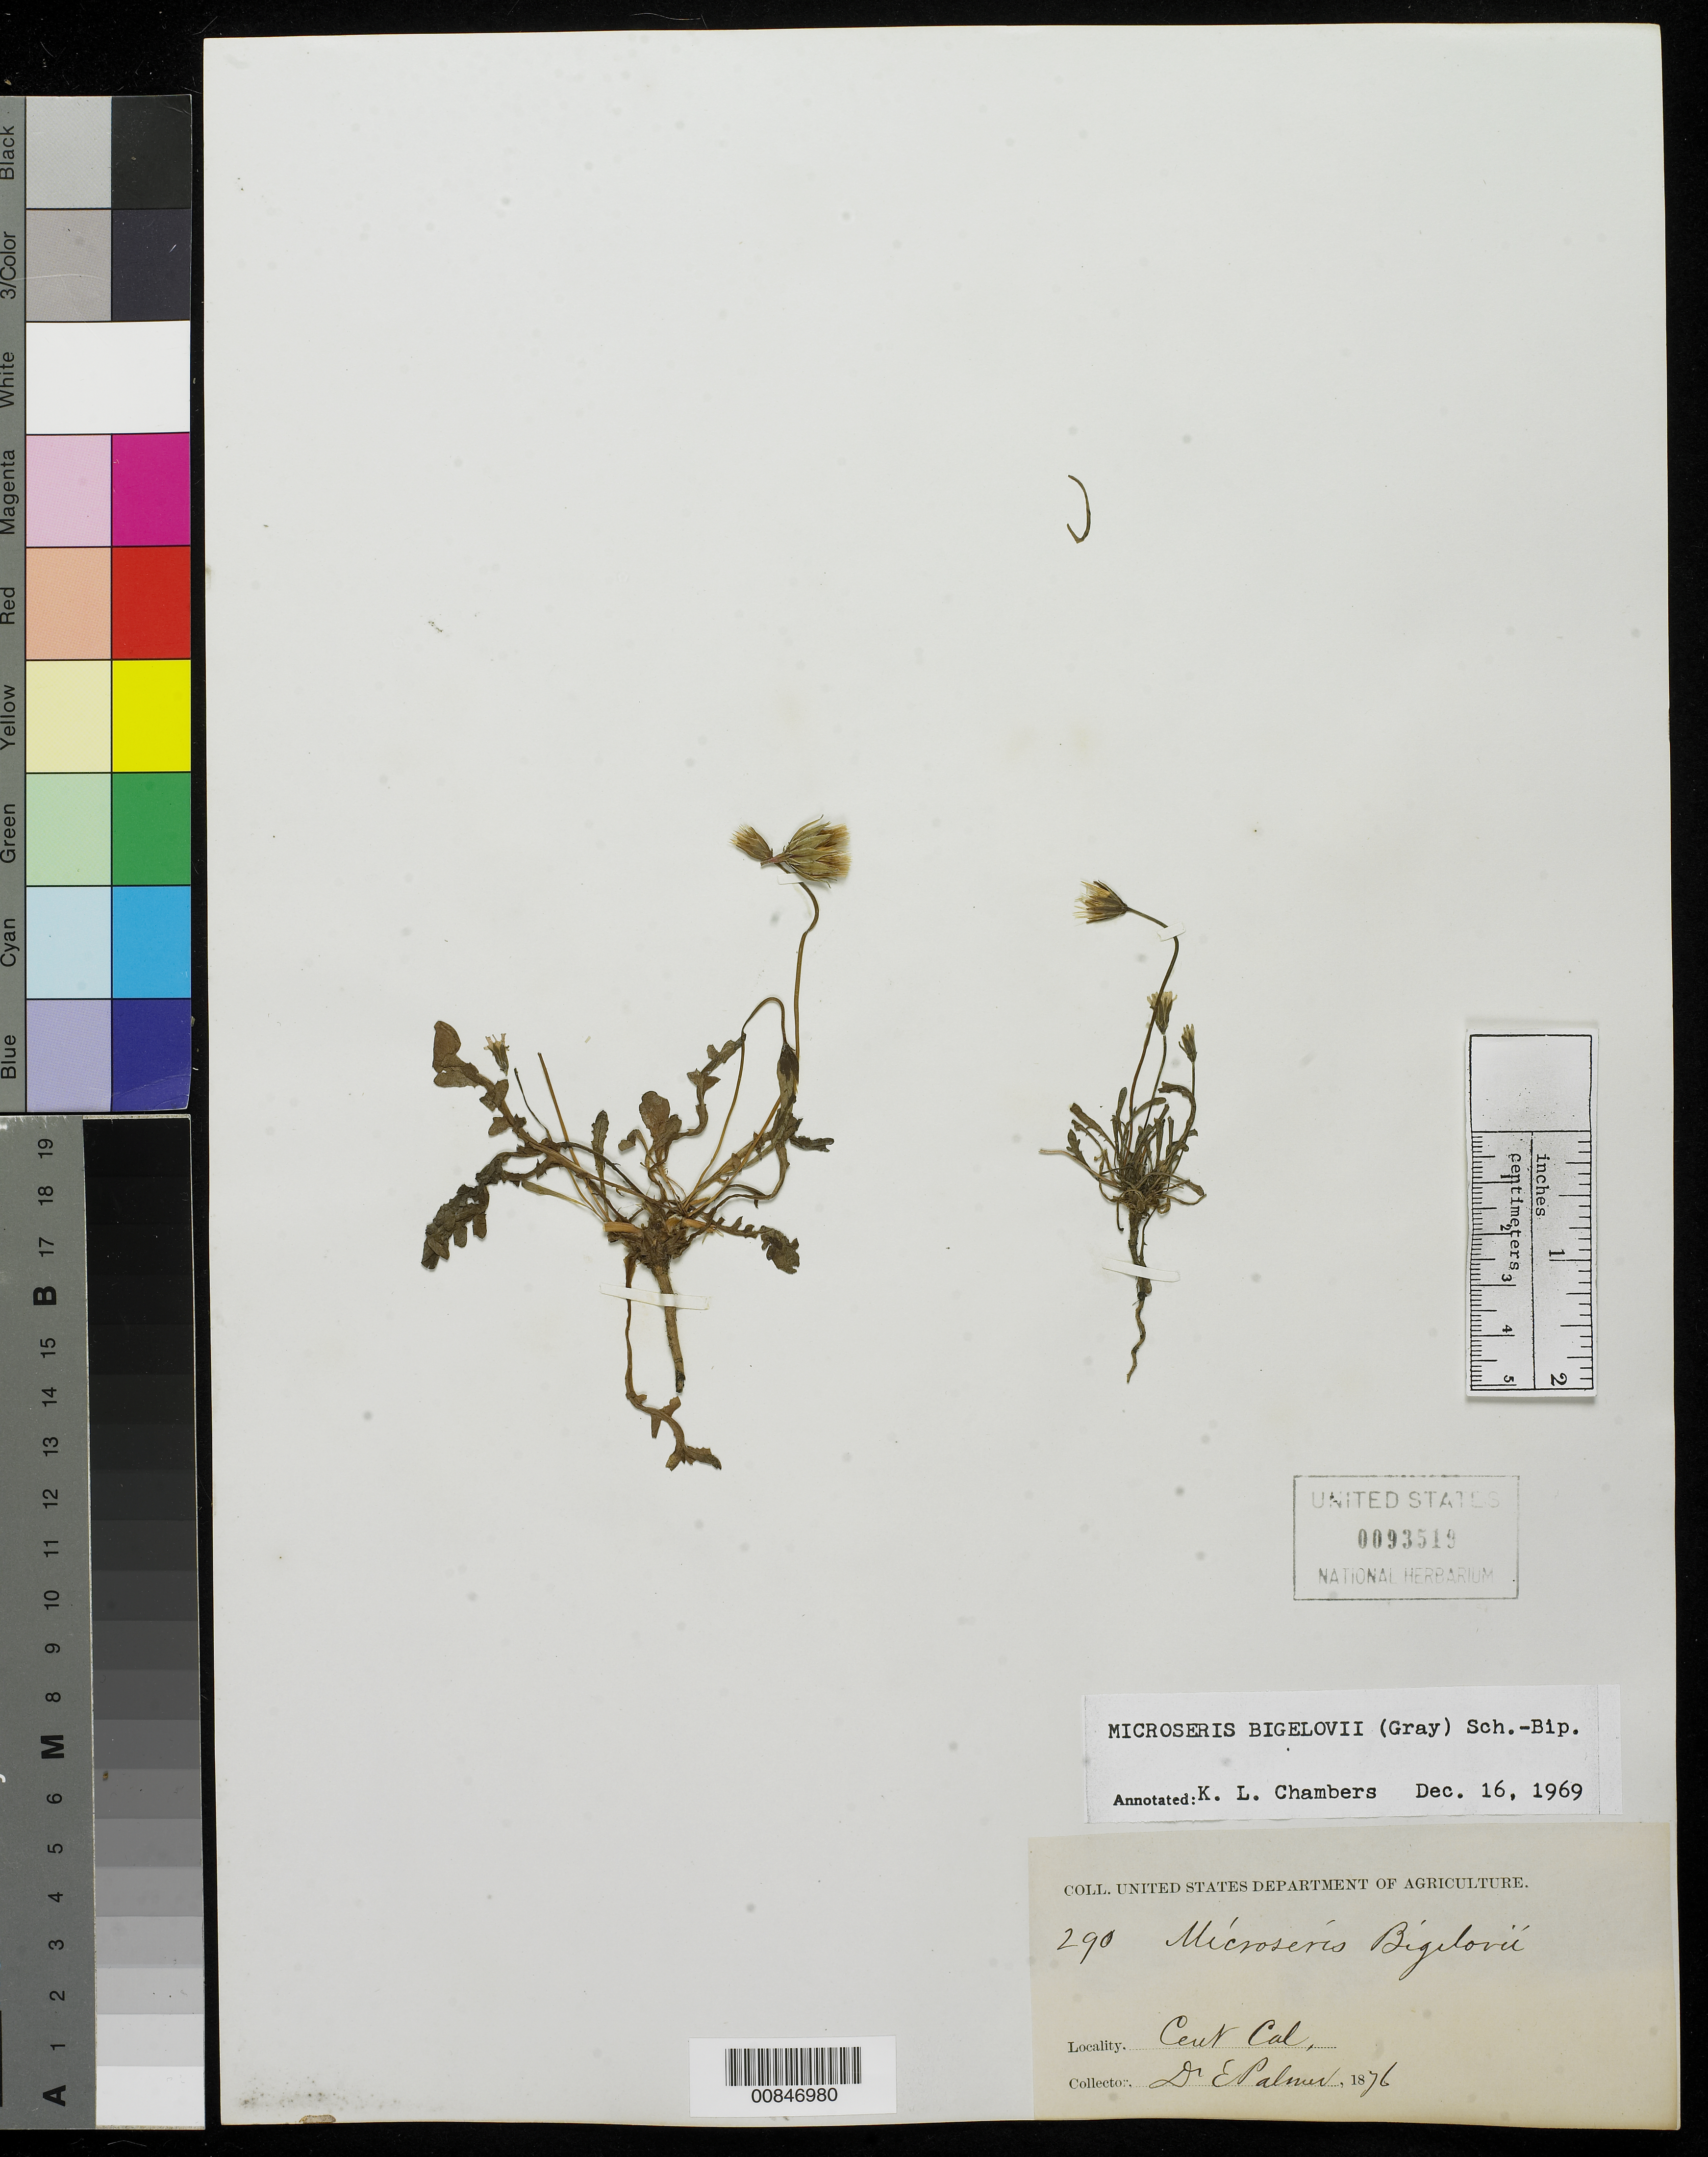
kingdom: Plantae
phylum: Tracheophyta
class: Magnoliopsida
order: Asterales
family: Asteraceae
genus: Microseris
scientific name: Microseris bigelovii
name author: (A. Gray) Sch. Bip.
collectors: E. Palmer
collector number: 290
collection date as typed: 1876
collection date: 1876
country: United States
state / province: California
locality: Central California.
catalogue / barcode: US 93519